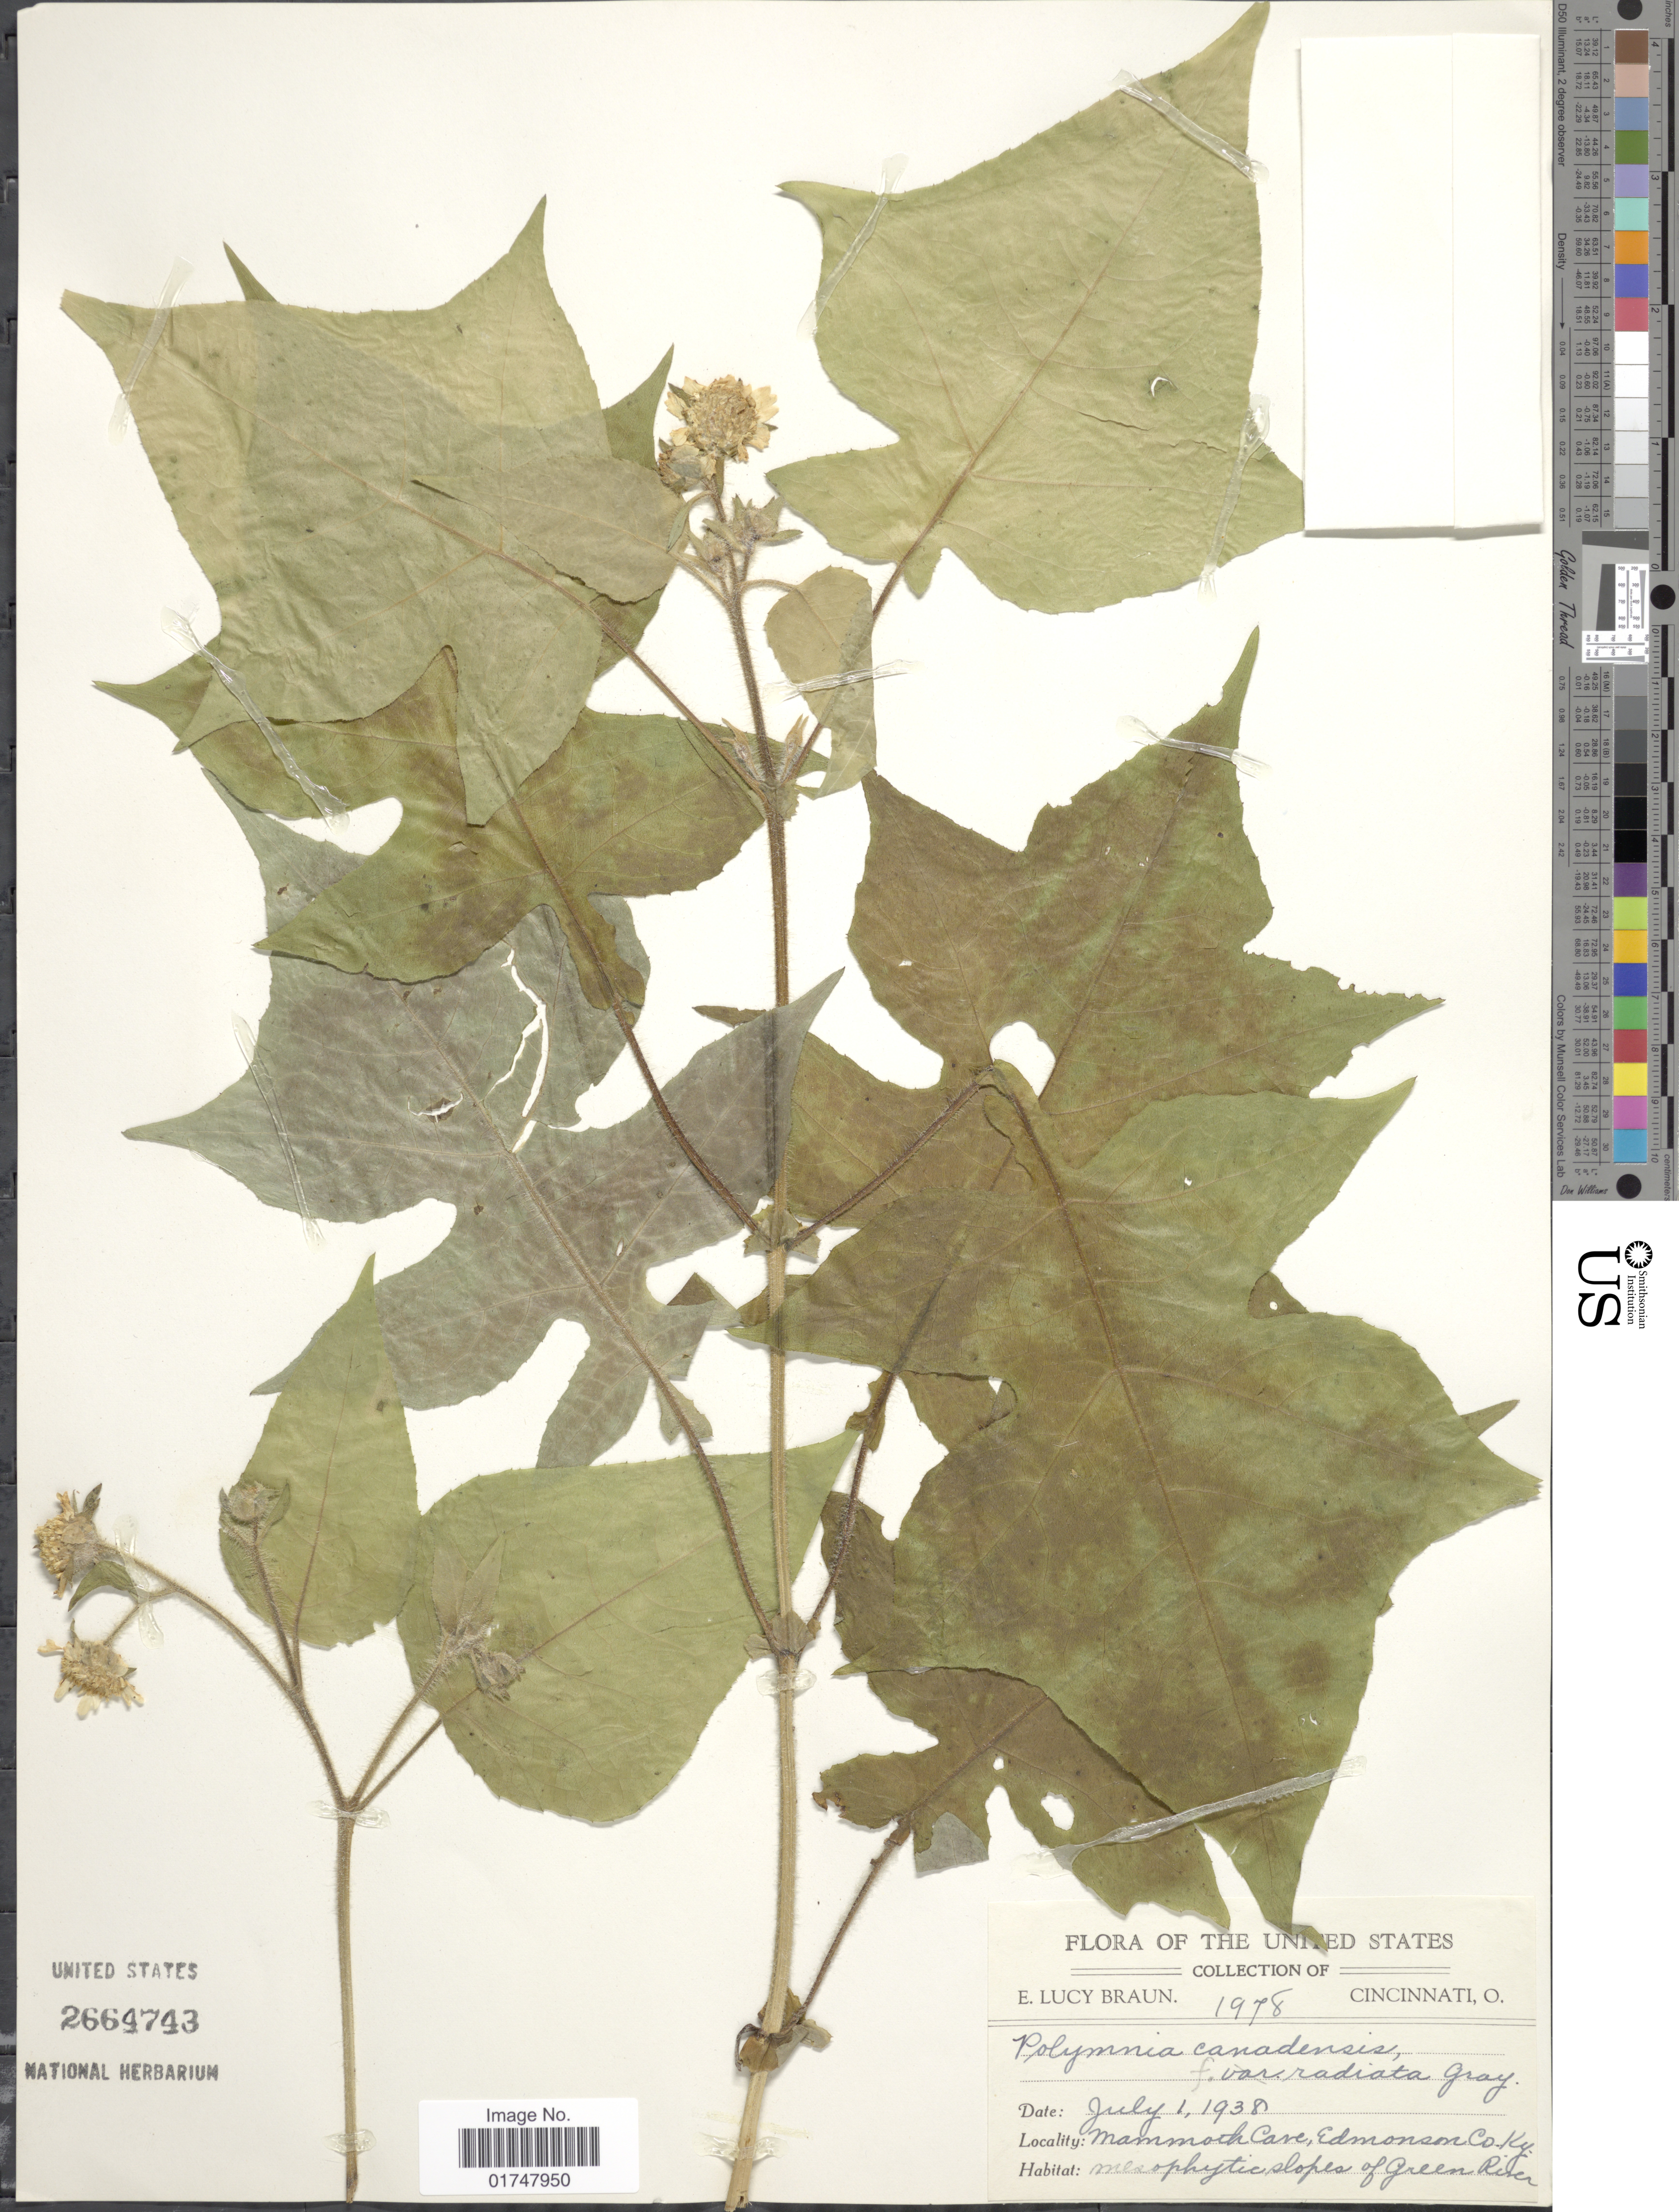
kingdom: Plantae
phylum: Tracheophyta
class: Magnoliopsida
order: Asterales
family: Asteraceae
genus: Polymnia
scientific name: Polymnia canadensis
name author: L.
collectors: L. E. Braun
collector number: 1978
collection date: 1938-07-01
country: United States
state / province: Kentucky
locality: Mammoth Cave, Edmonson Co.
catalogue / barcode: US 2664743